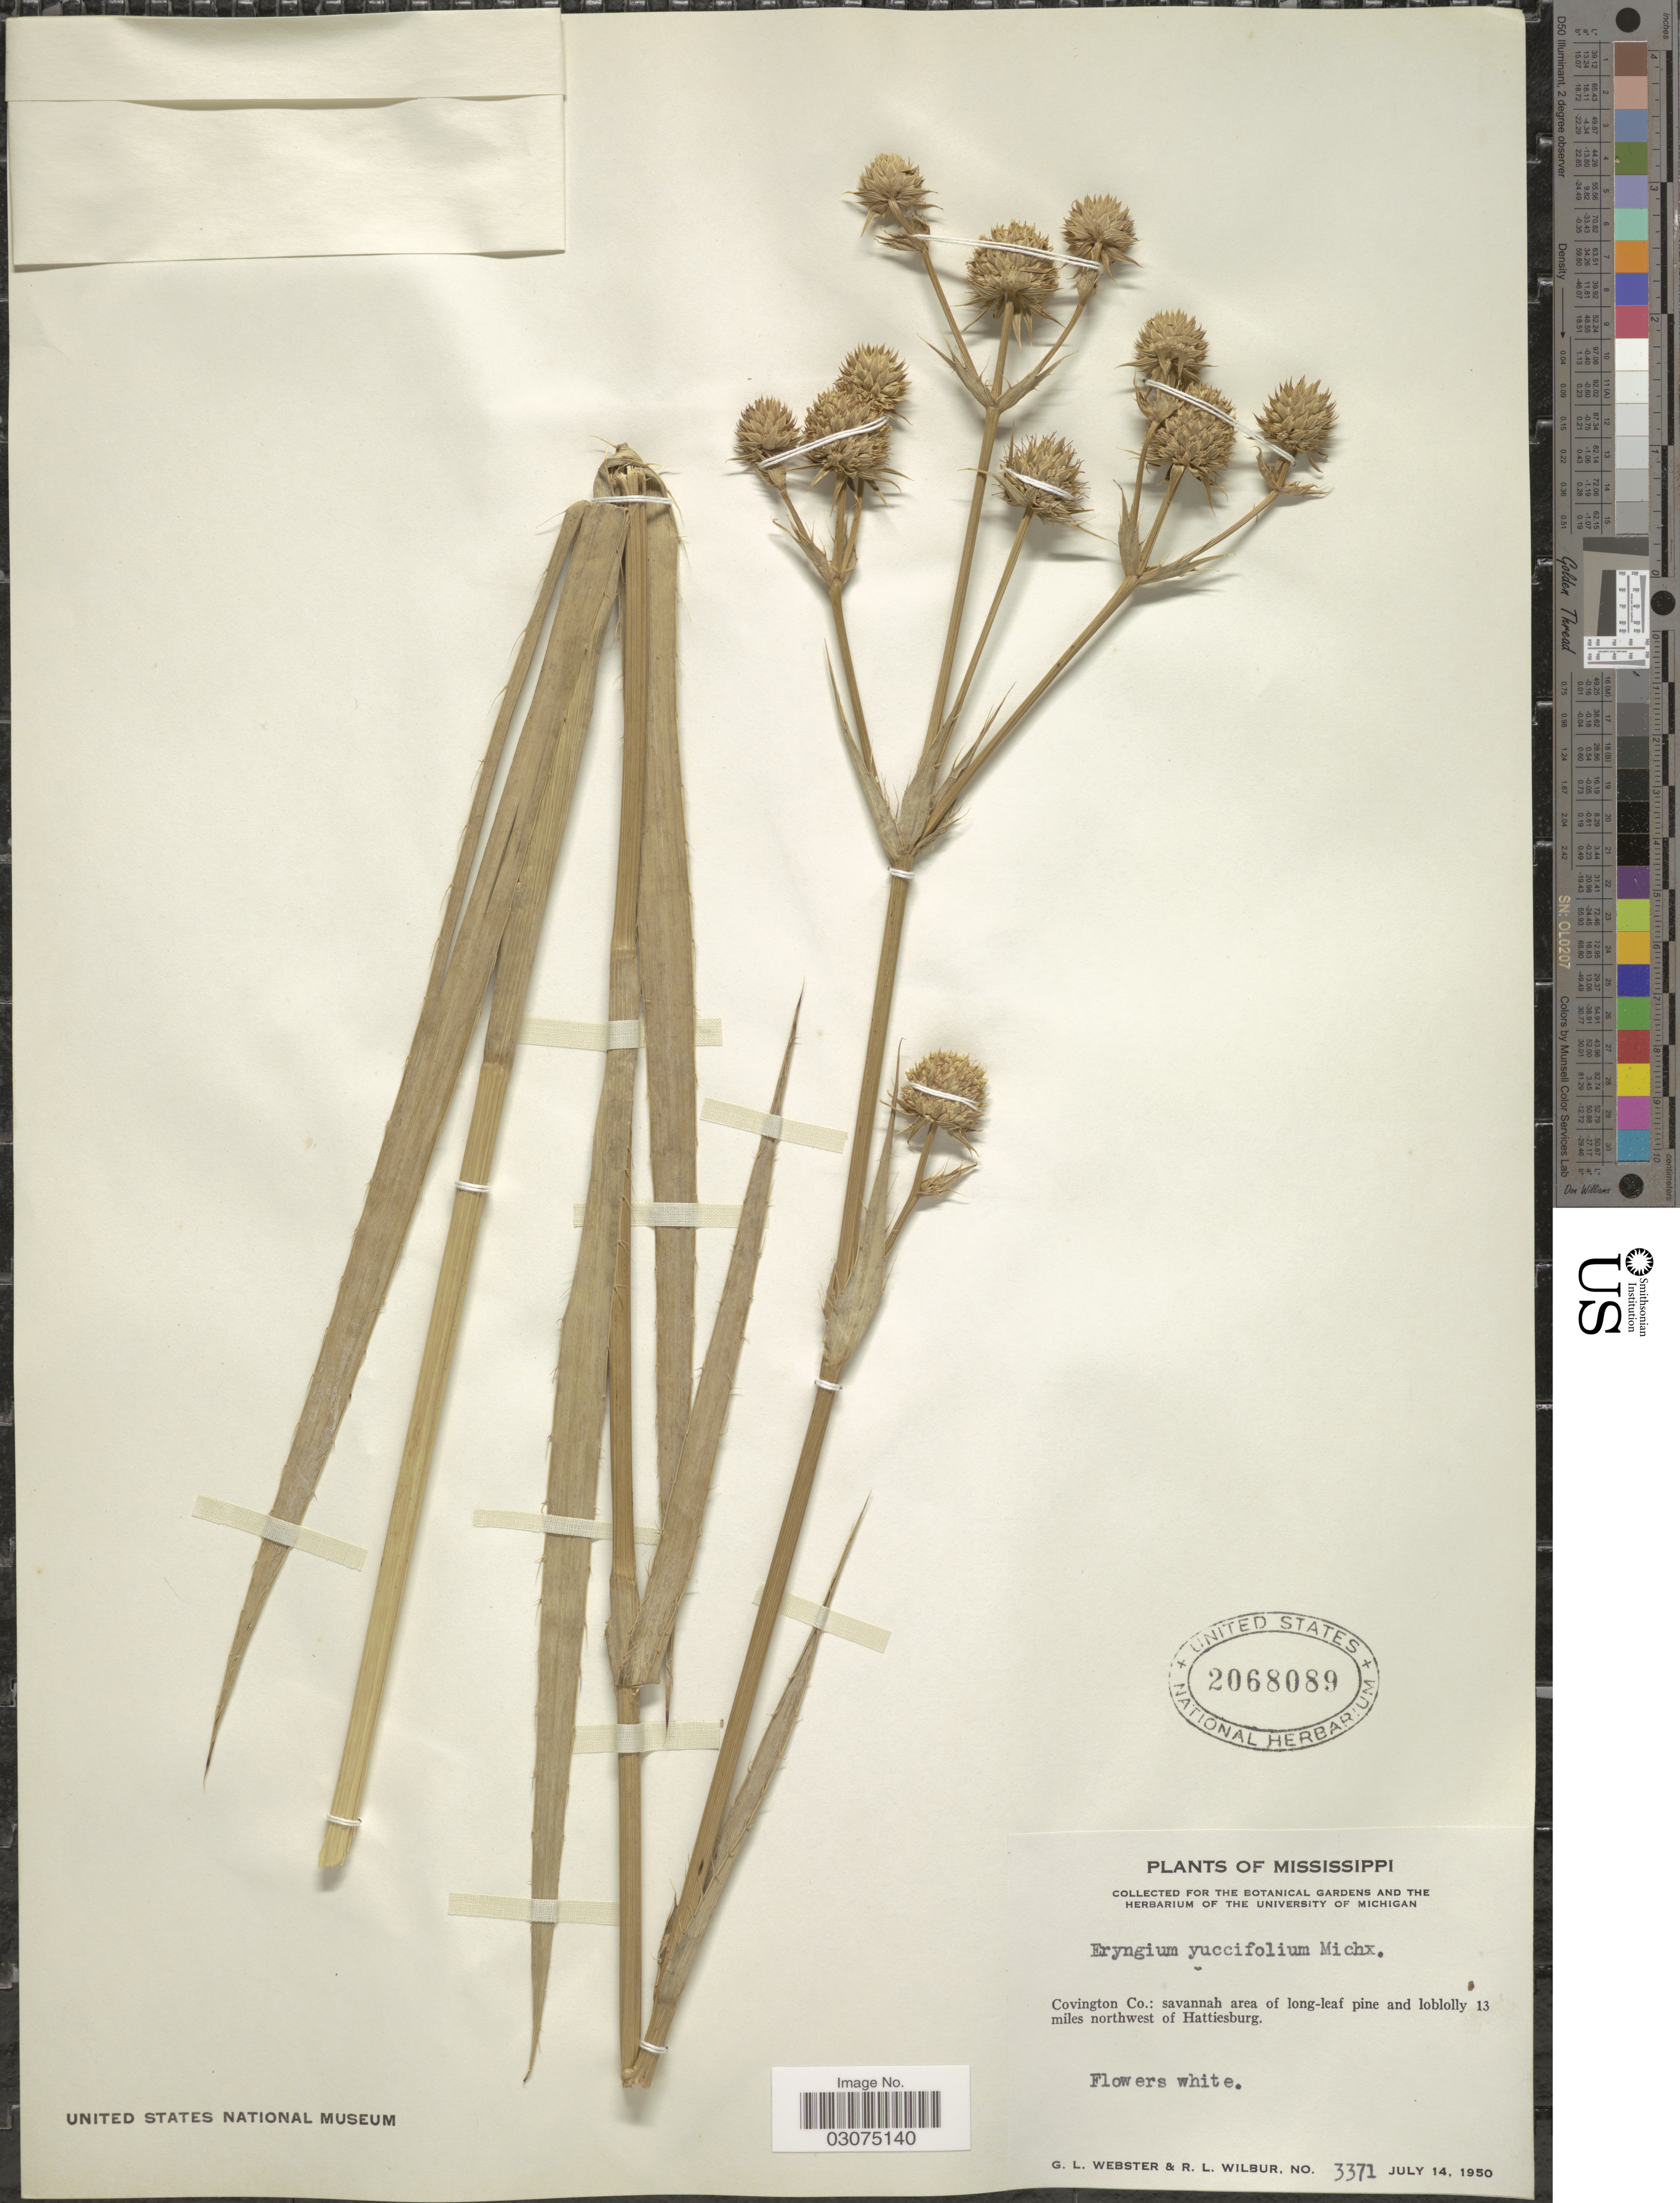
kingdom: Plantae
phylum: Tracheophyta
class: Magnoliopsida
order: Apiales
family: Apiaceae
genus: Eryngium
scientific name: Eryngium yuccifolium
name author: Michx.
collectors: G. L. Webster & R. L. Wilbur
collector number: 3371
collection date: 1950-07-14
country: United States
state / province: Mississippi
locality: Covington Co.: savannah area of long-leaf pine and loblolly 13 miles northwest of Hattiesburg.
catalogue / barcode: US 2068089